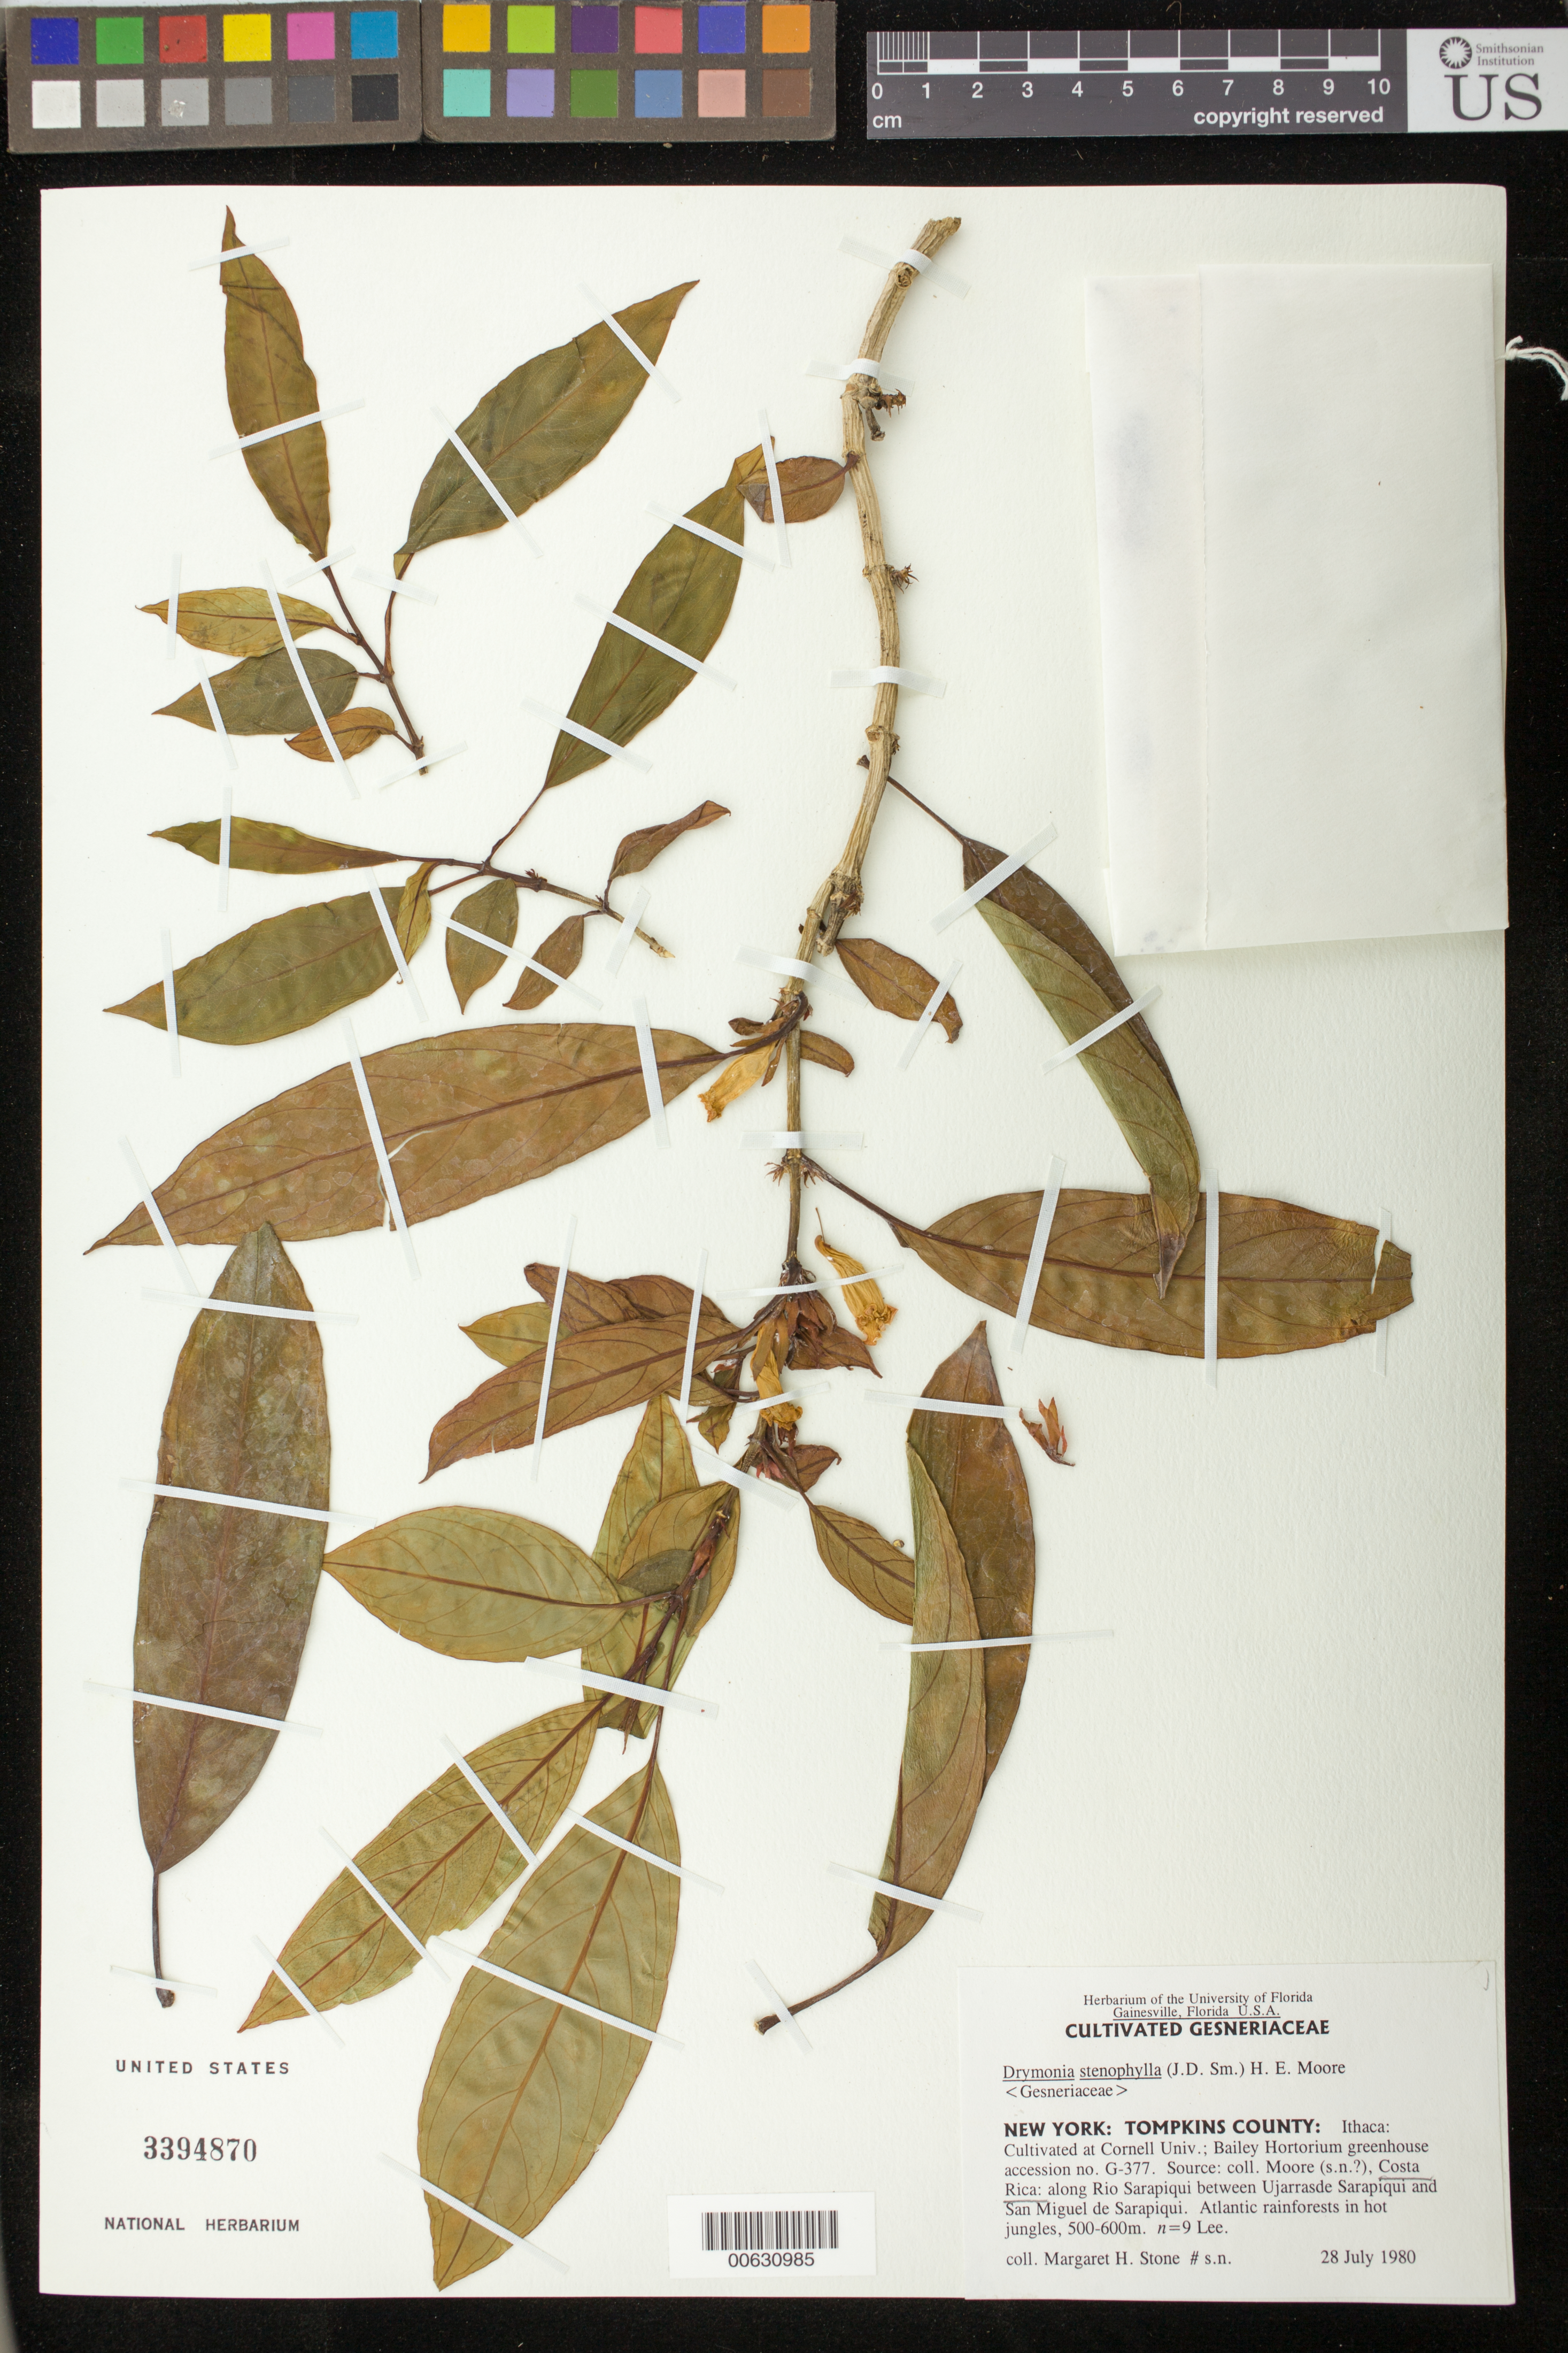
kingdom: Plantae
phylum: Tracheophyta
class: Magnoliopsida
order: Lamiales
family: Gesneriaceae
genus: Drymonia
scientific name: Drymonia stenophylla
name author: (Donn. Sm.) H.E. Moore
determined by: Skog, Laurence E.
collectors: M. Stone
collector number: s.n. [G-377]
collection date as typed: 28 Jul 1980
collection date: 1980-07-28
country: Costa Rica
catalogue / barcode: US 3394870